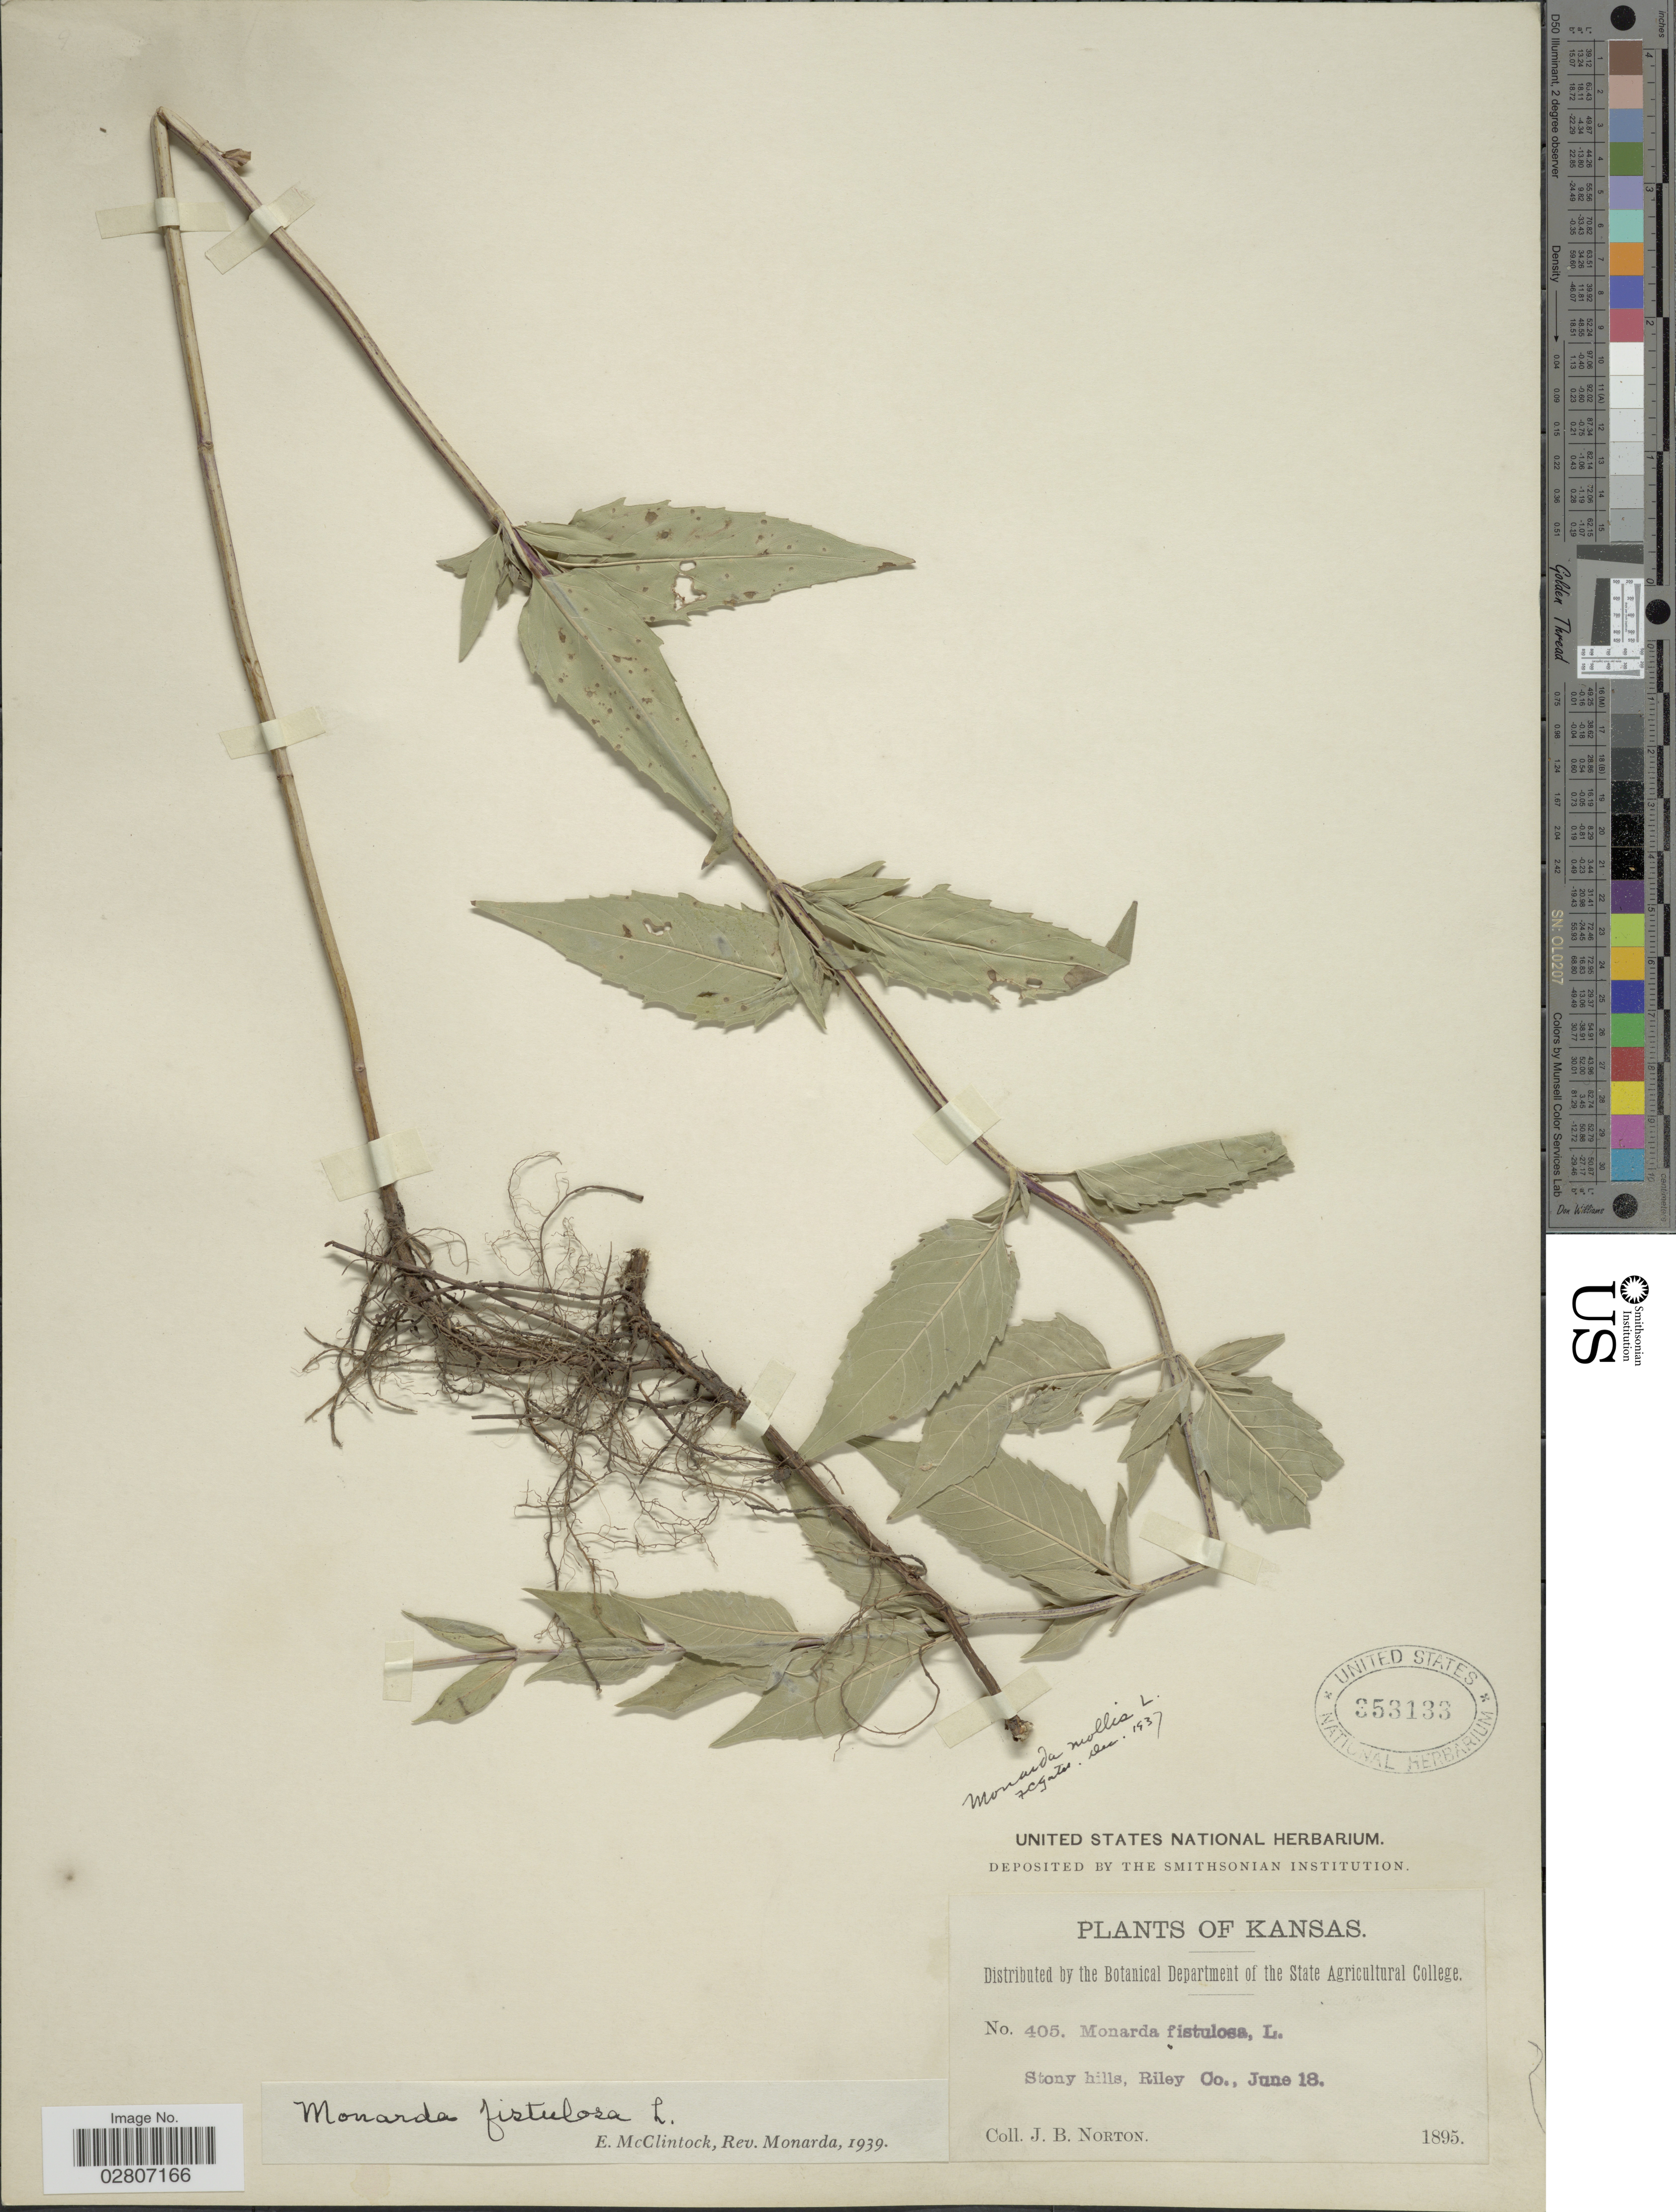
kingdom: Plantae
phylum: Tracheophyta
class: Magnoliopsida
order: Lamiales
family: Lamiaceae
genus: Monarda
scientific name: Monarda fistulosa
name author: L.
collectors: J. B. Norton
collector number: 405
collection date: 1895-06-18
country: United States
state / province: Arkansas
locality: Stony hills, Riley Co.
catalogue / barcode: US 353133